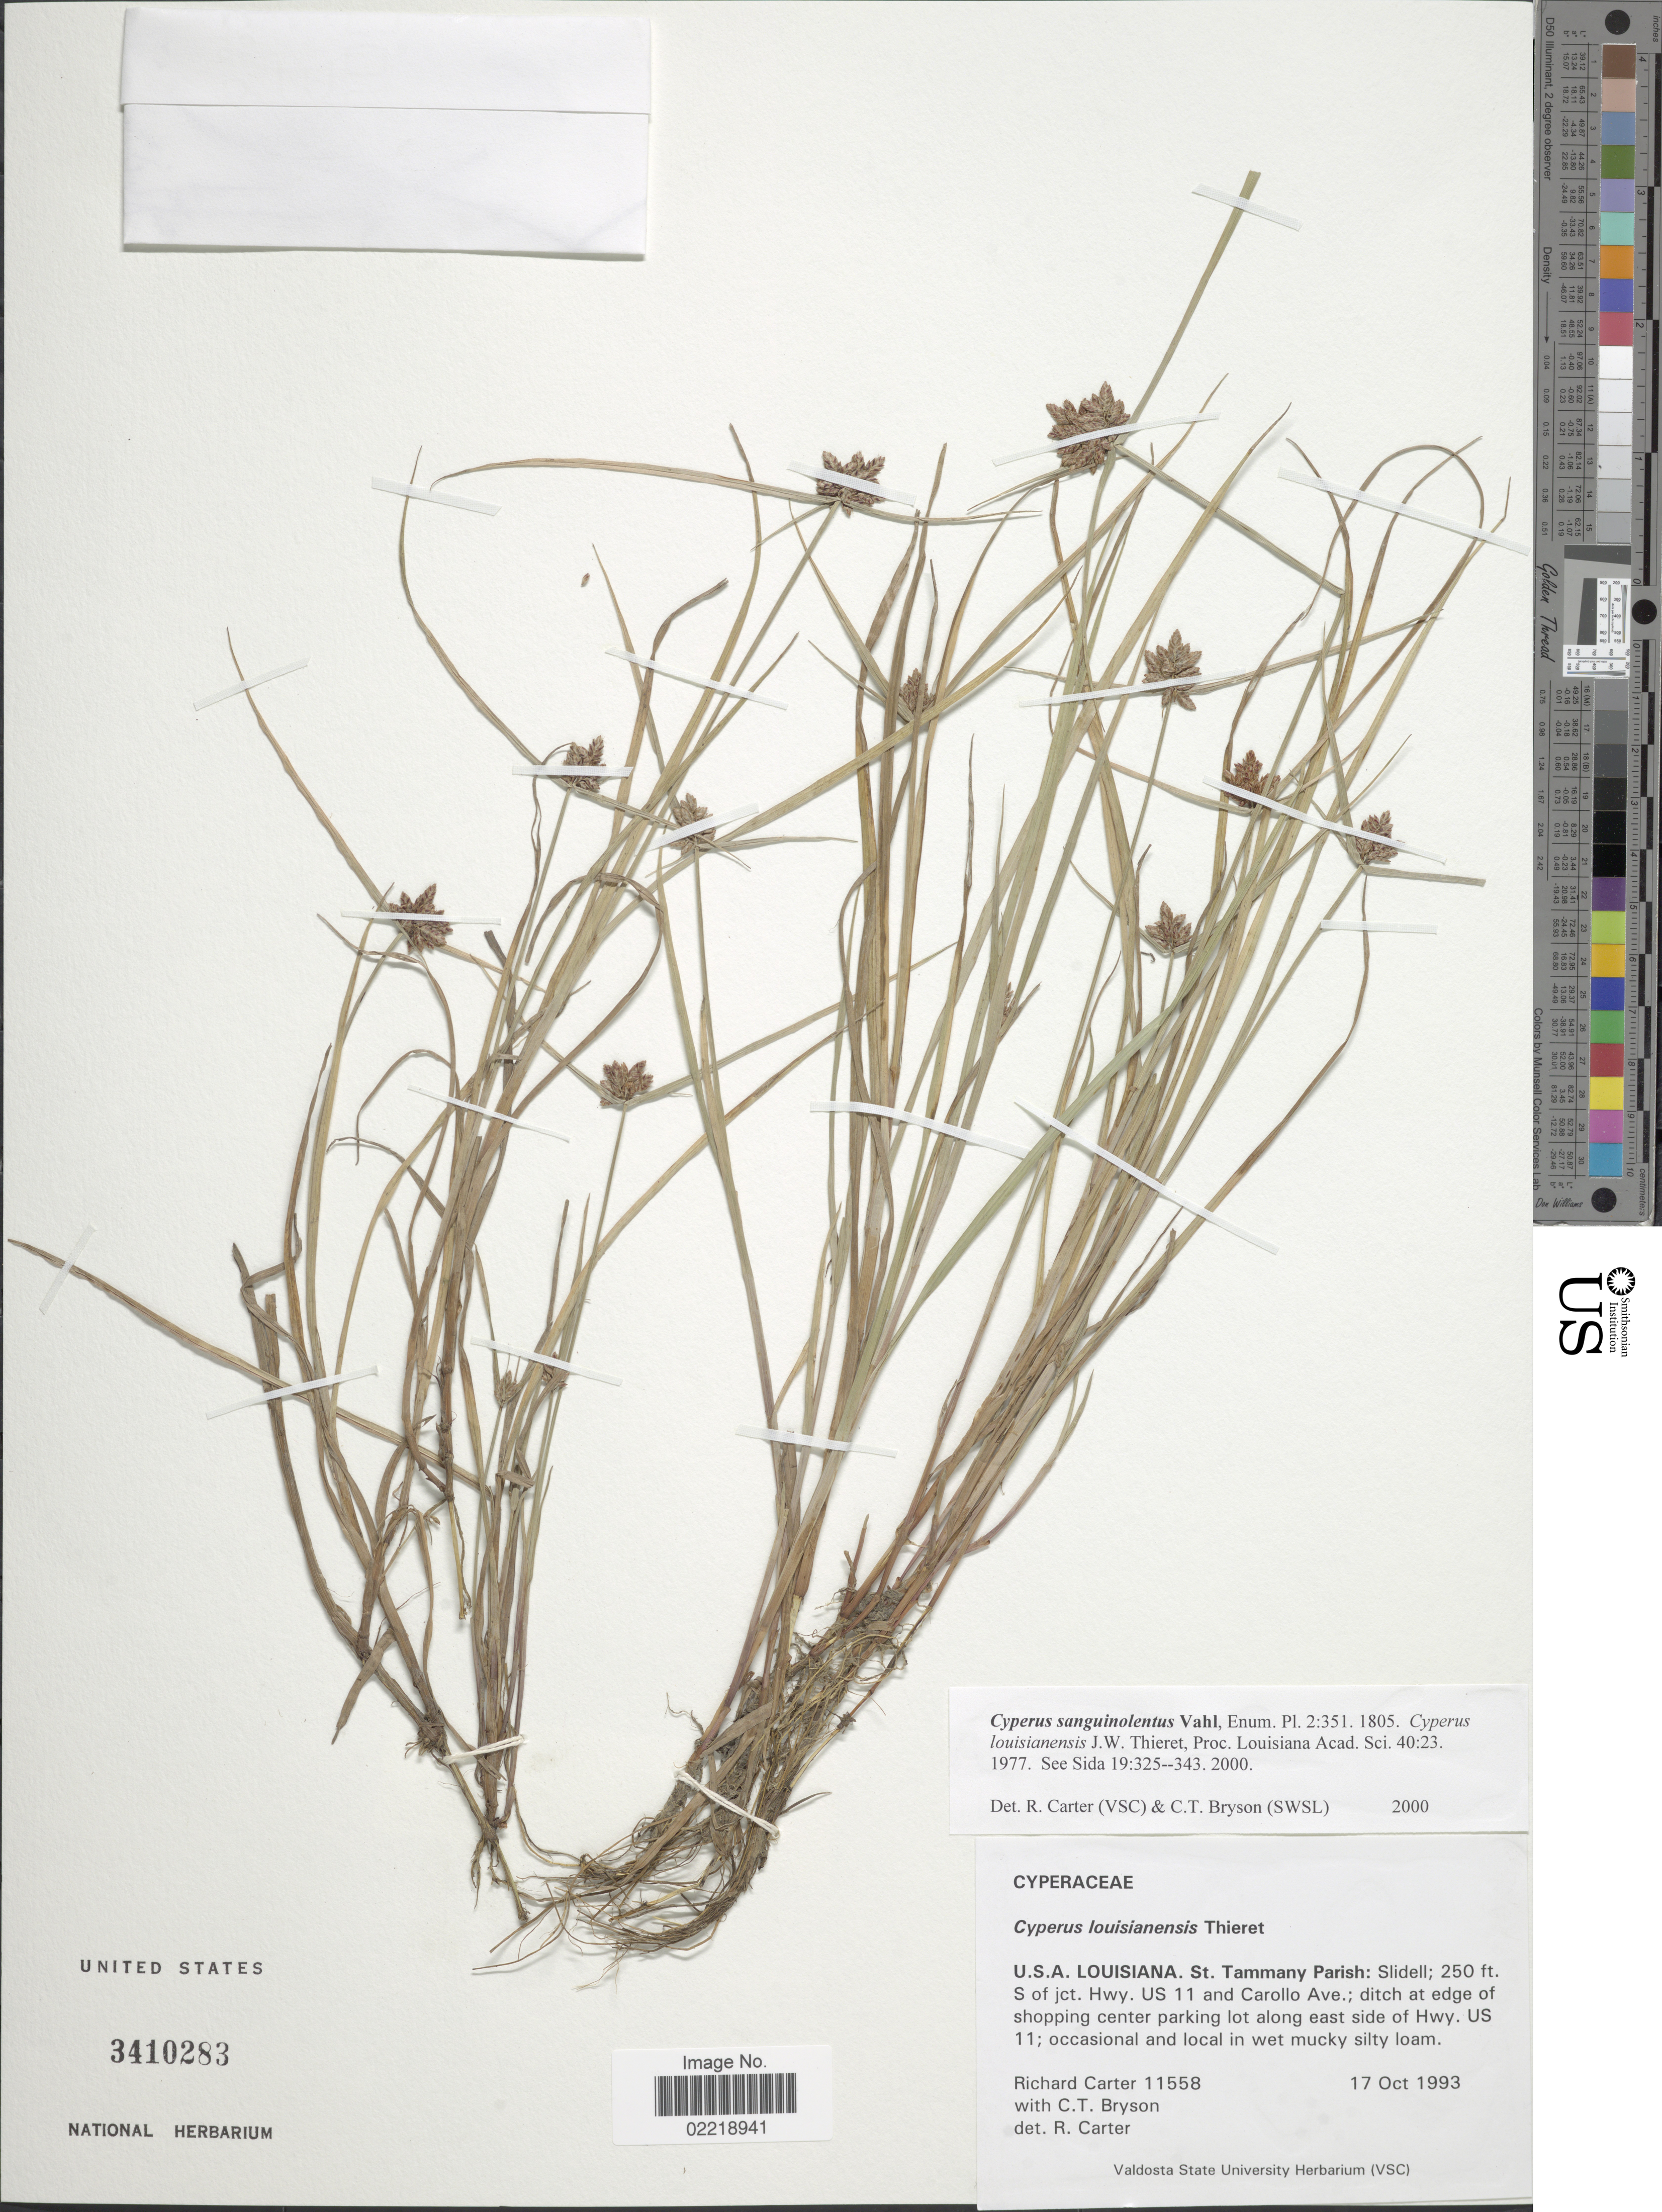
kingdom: Plantae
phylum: Tracheophyta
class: Liliopsida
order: Poales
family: Cyperaceae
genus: Cyperus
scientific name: Cyperus sanguinolentus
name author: Vahl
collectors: R. Carter & C. Bryson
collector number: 11558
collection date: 1993-10-17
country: United States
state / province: Louisiana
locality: St Tammany Parish: Slidell; S of jct Hwy US 11 and Carollo Ave; ditch at edge of shopping center parking lot along east side of Hwy. US 11; occasional and local in wet mucky silty loam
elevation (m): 76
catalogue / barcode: US 3410283